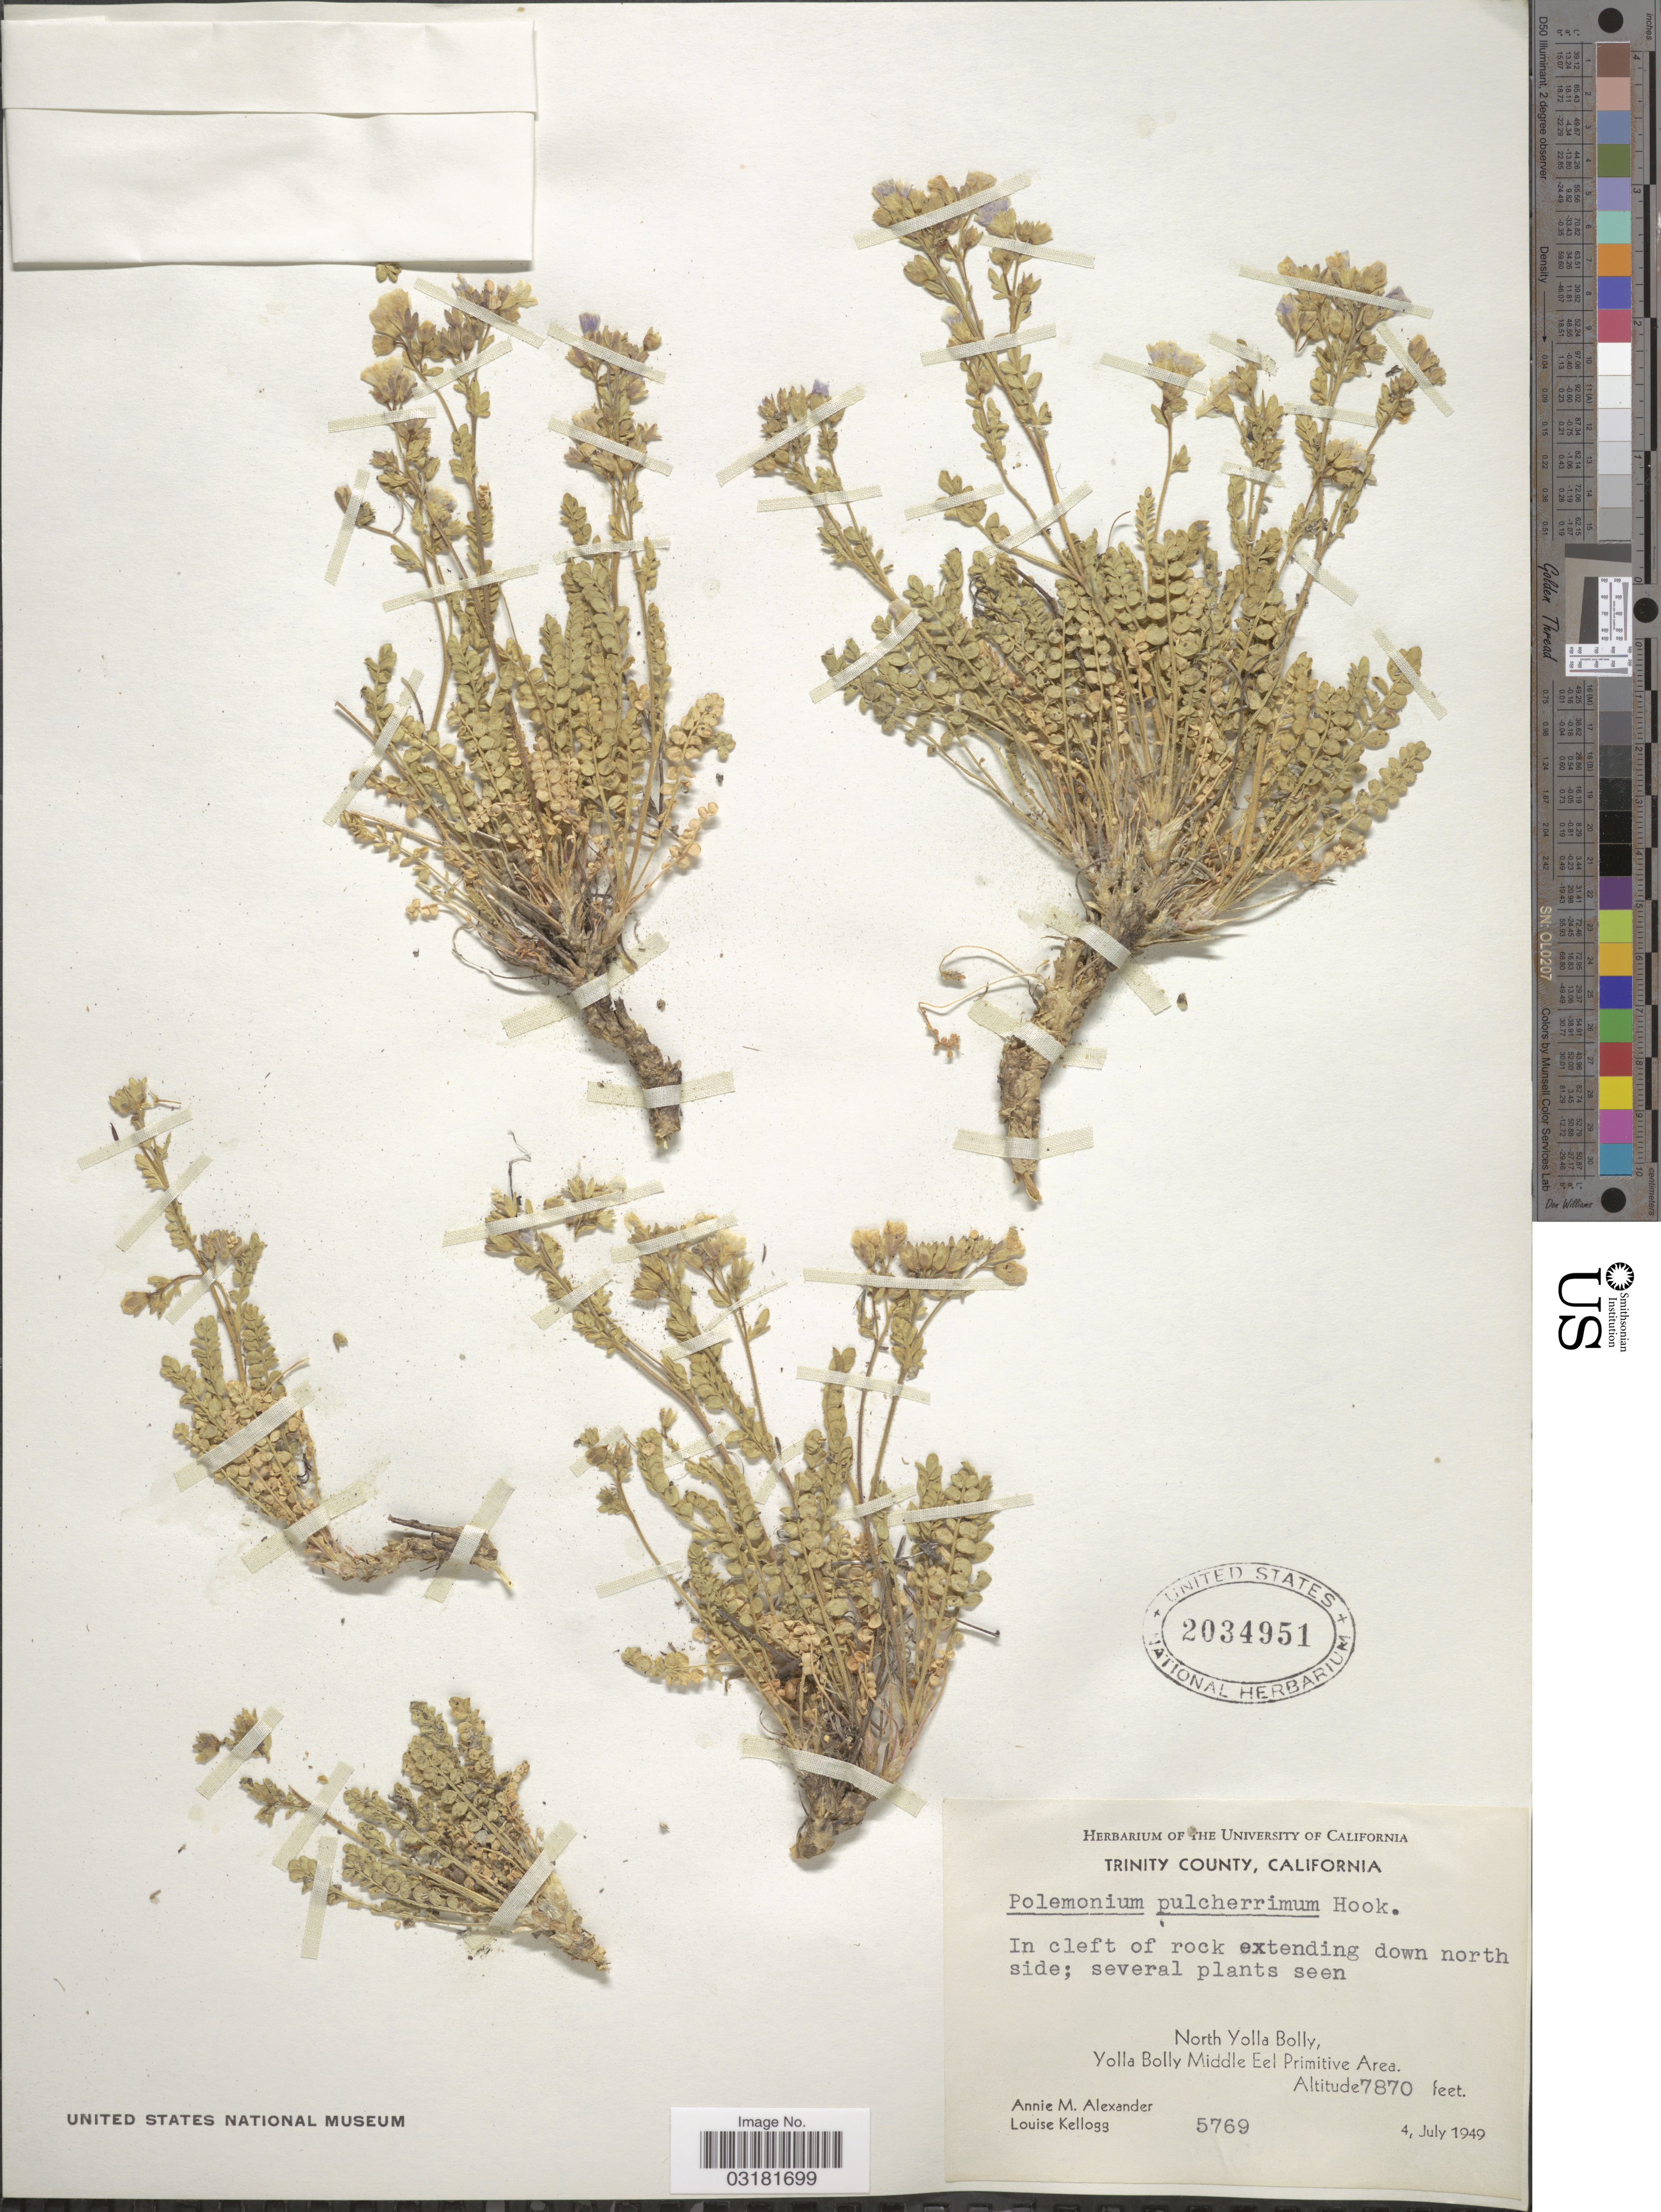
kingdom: Plantae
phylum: Tracheophyta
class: Magnoliopsida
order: Ericales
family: Polemoniaceae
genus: Polemonium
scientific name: Polemonium pulcherrimum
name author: Hook.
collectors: A. M. Alexander & L. Kellogg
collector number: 5769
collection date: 1949-07-04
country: United States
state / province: California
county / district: Trinity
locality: Trinity County. North Yolla Bolly, Yolla Bolly Middle Eel Primitive Area.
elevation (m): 2399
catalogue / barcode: US 2034951